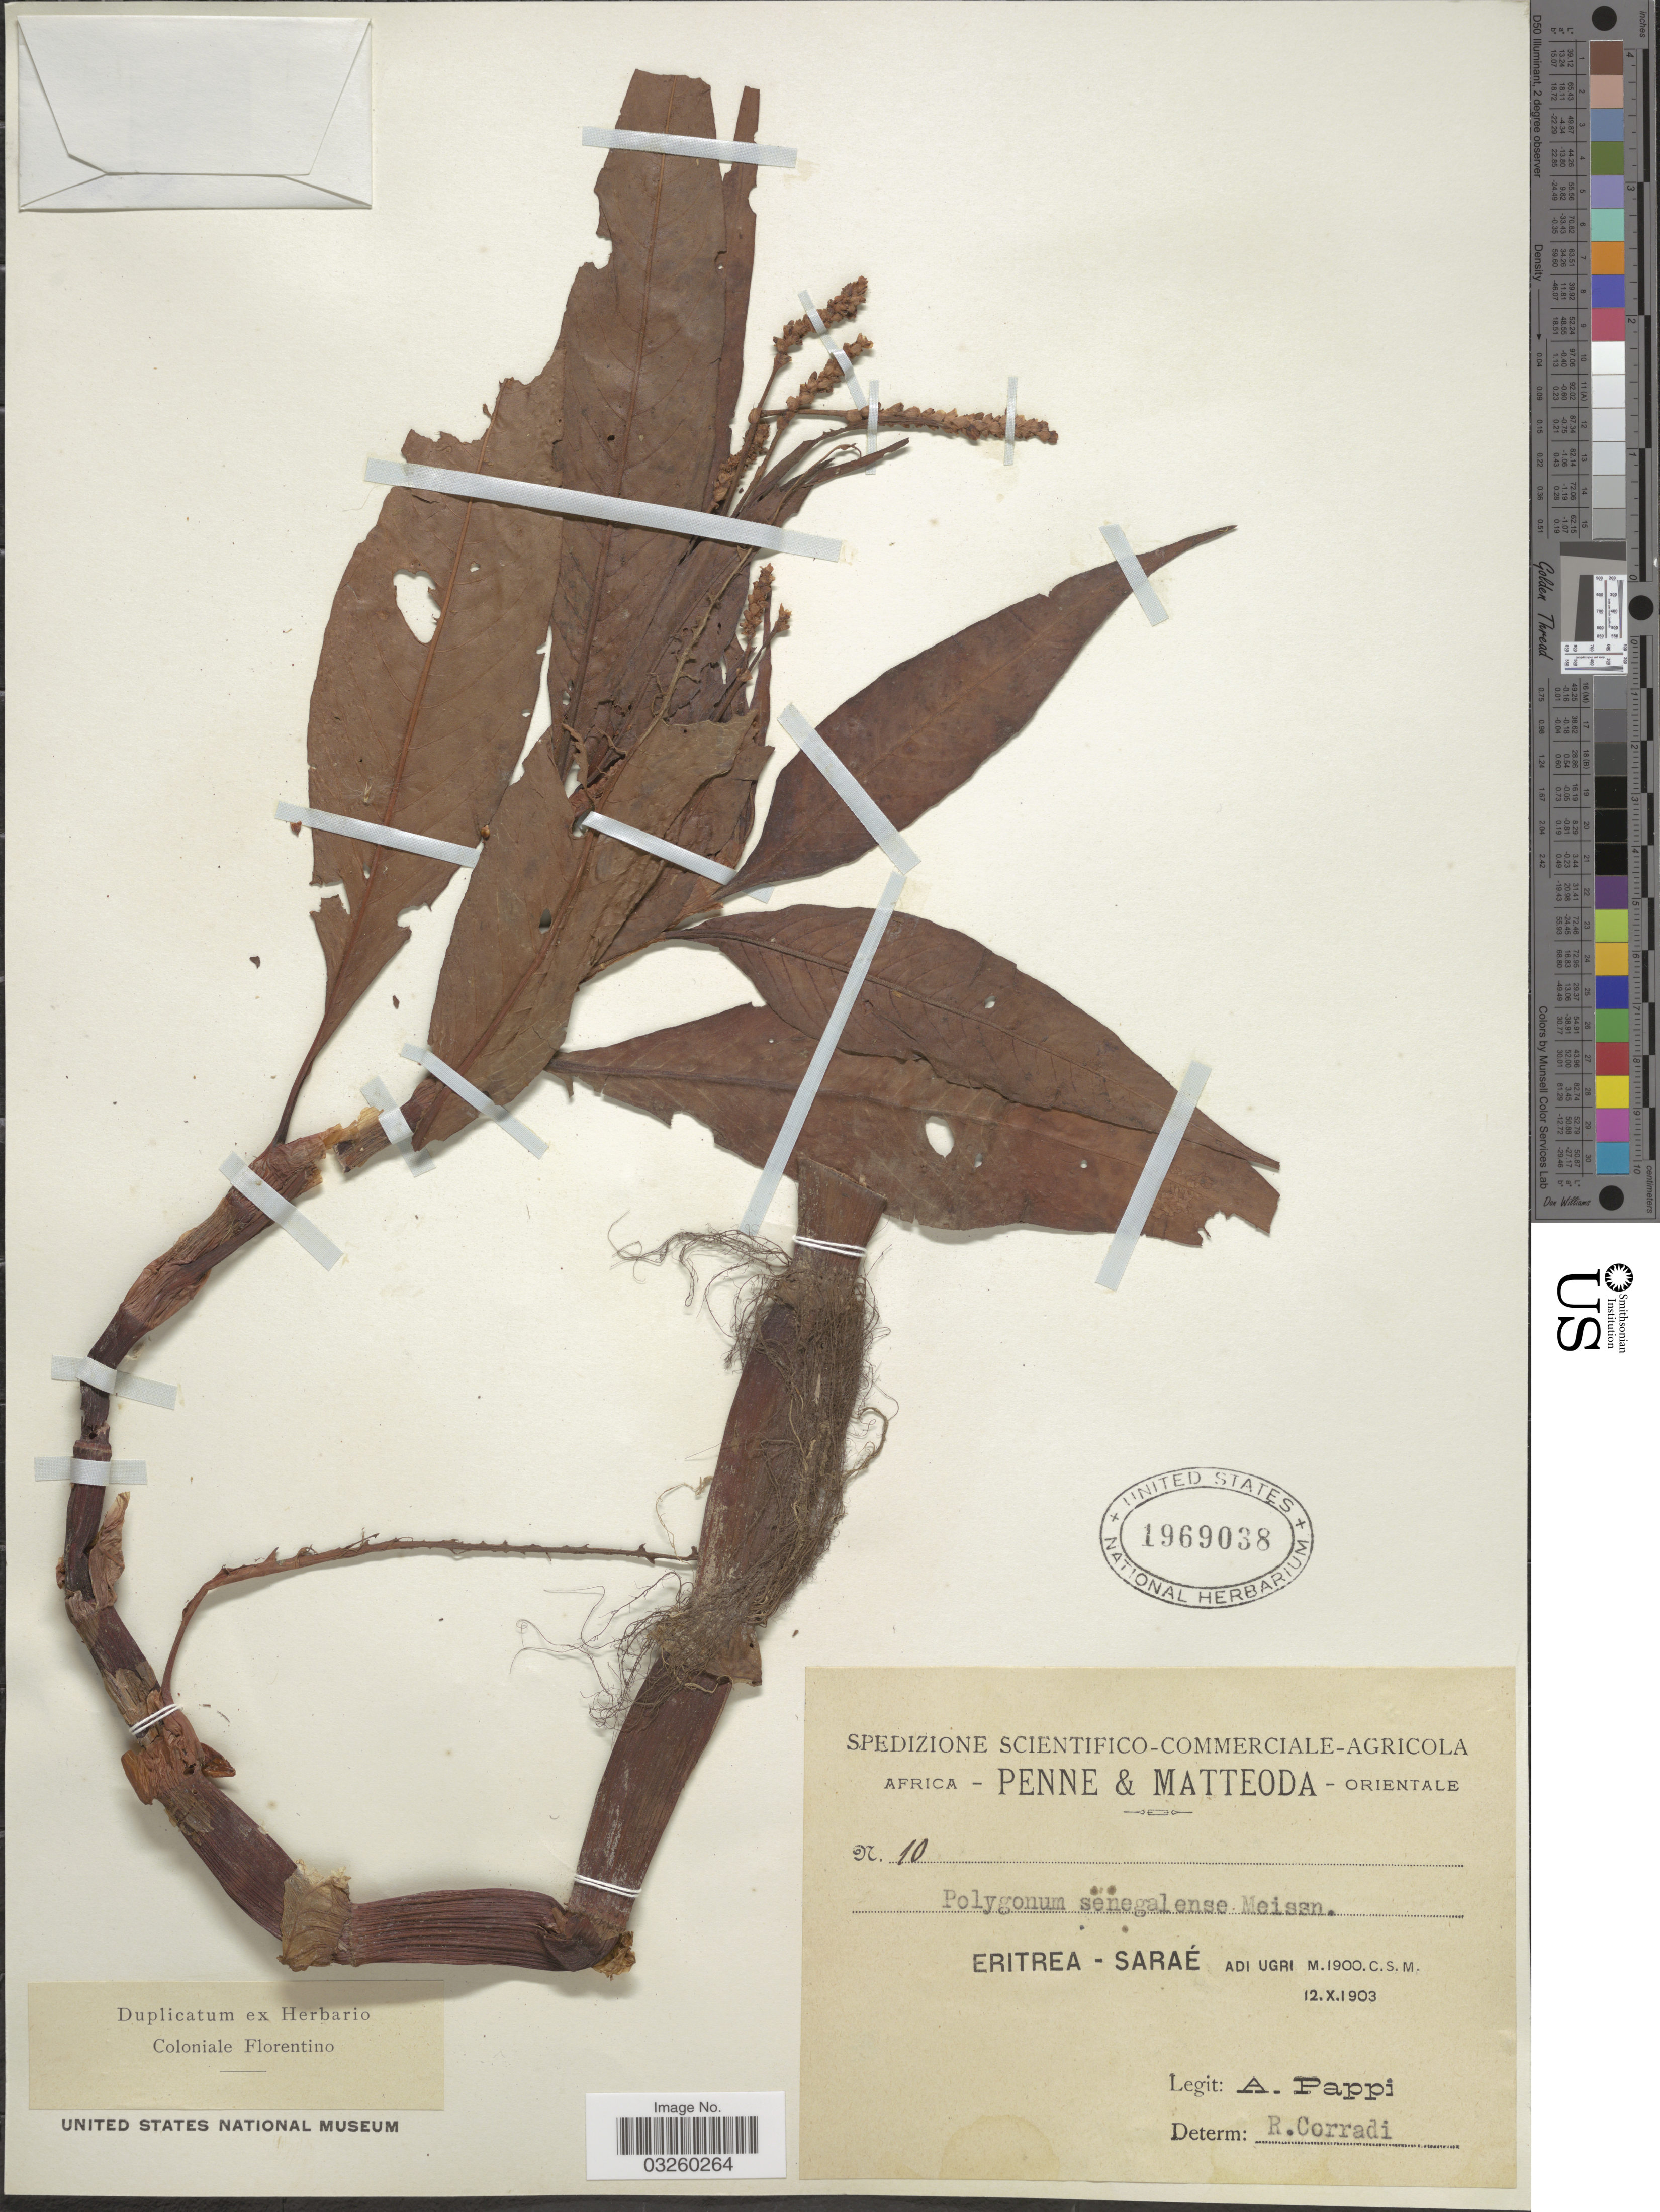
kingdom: Plantae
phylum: Tracheophyta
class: Magnoliopsida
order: Caryophyllales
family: Polygonaceae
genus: Polygonum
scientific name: Polygonum senegalense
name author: Meisn.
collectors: A. Pappi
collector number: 10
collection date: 1903-10-12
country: Eritrea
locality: Africa Orientale. Saraé. Adi Ugri.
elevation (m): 1900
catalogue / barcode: US 1969038